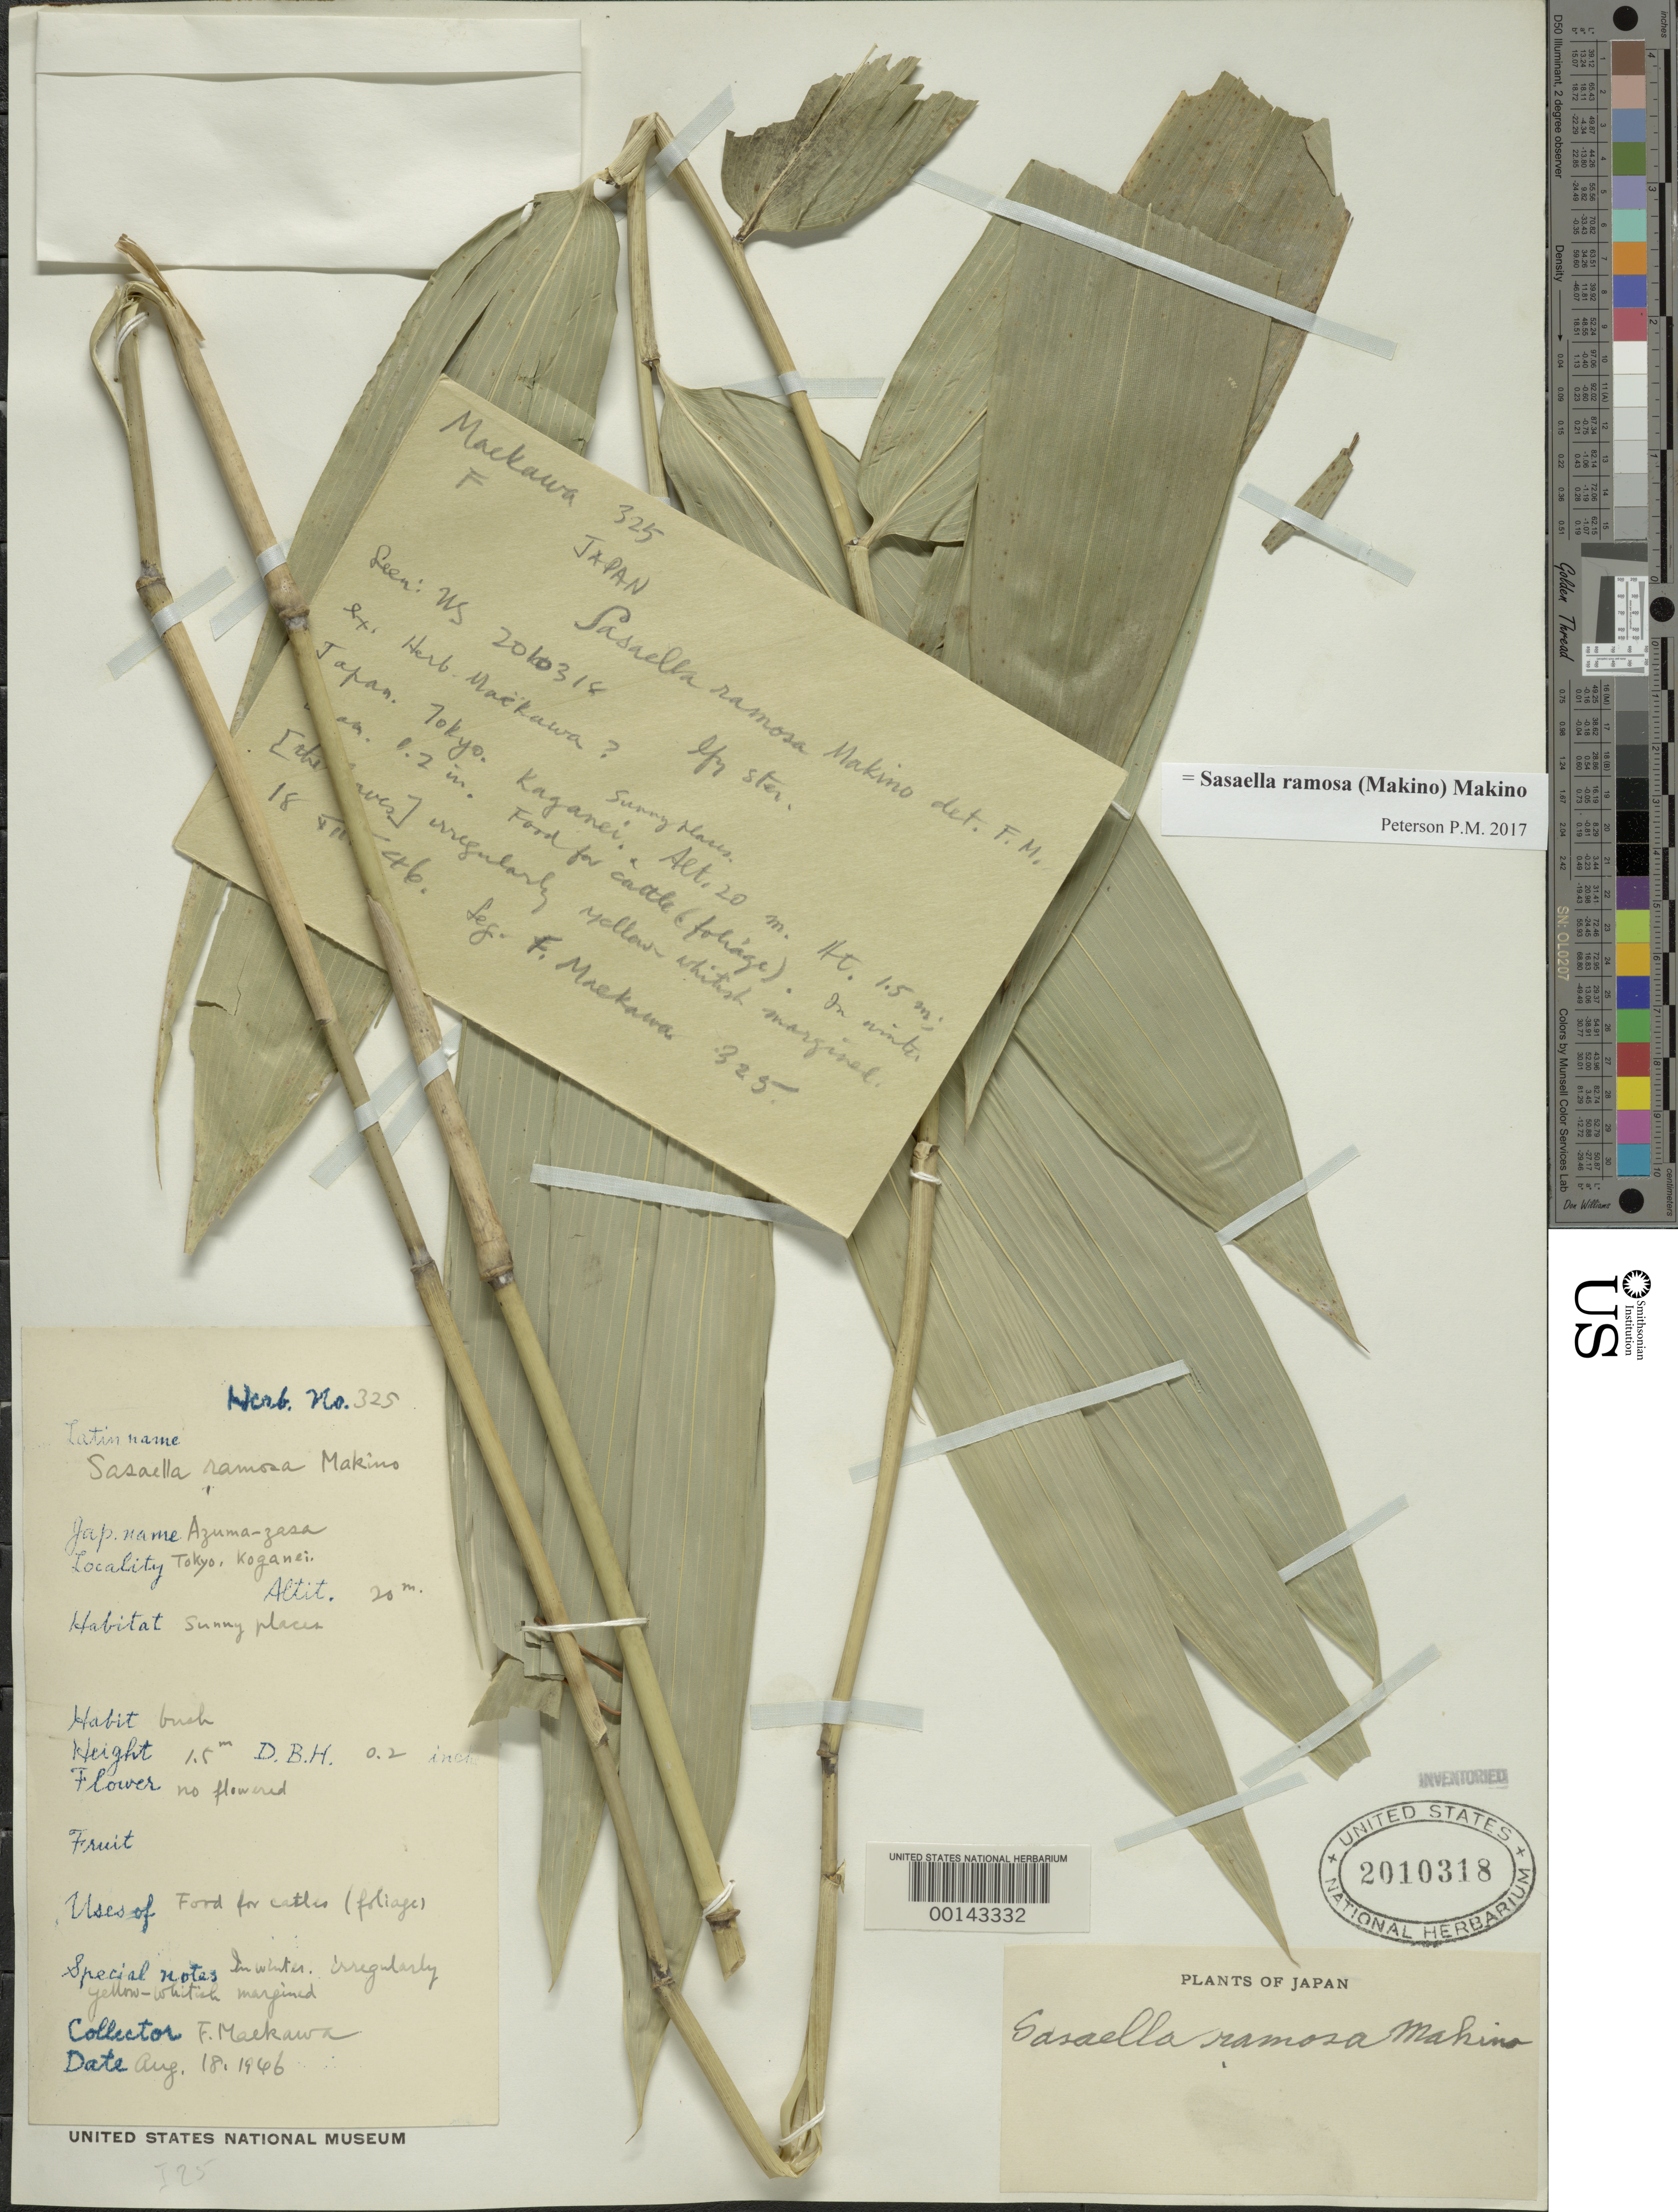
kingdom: Plantae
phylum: Tracheophyta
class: Liliopsida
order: Poales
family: Poaceae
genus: Sasaella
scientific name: Sasaella ramosa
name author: (Makino) Makino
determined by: Poaceae Reorganization Project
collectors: F. Maekawa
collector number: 325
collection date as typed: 18 Aug 1946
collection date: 1946-08-18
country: Japan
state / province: Tokyo, Federal City of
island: Honshu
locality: Tokyo, koganei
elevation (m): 20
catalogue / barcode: US 2010318